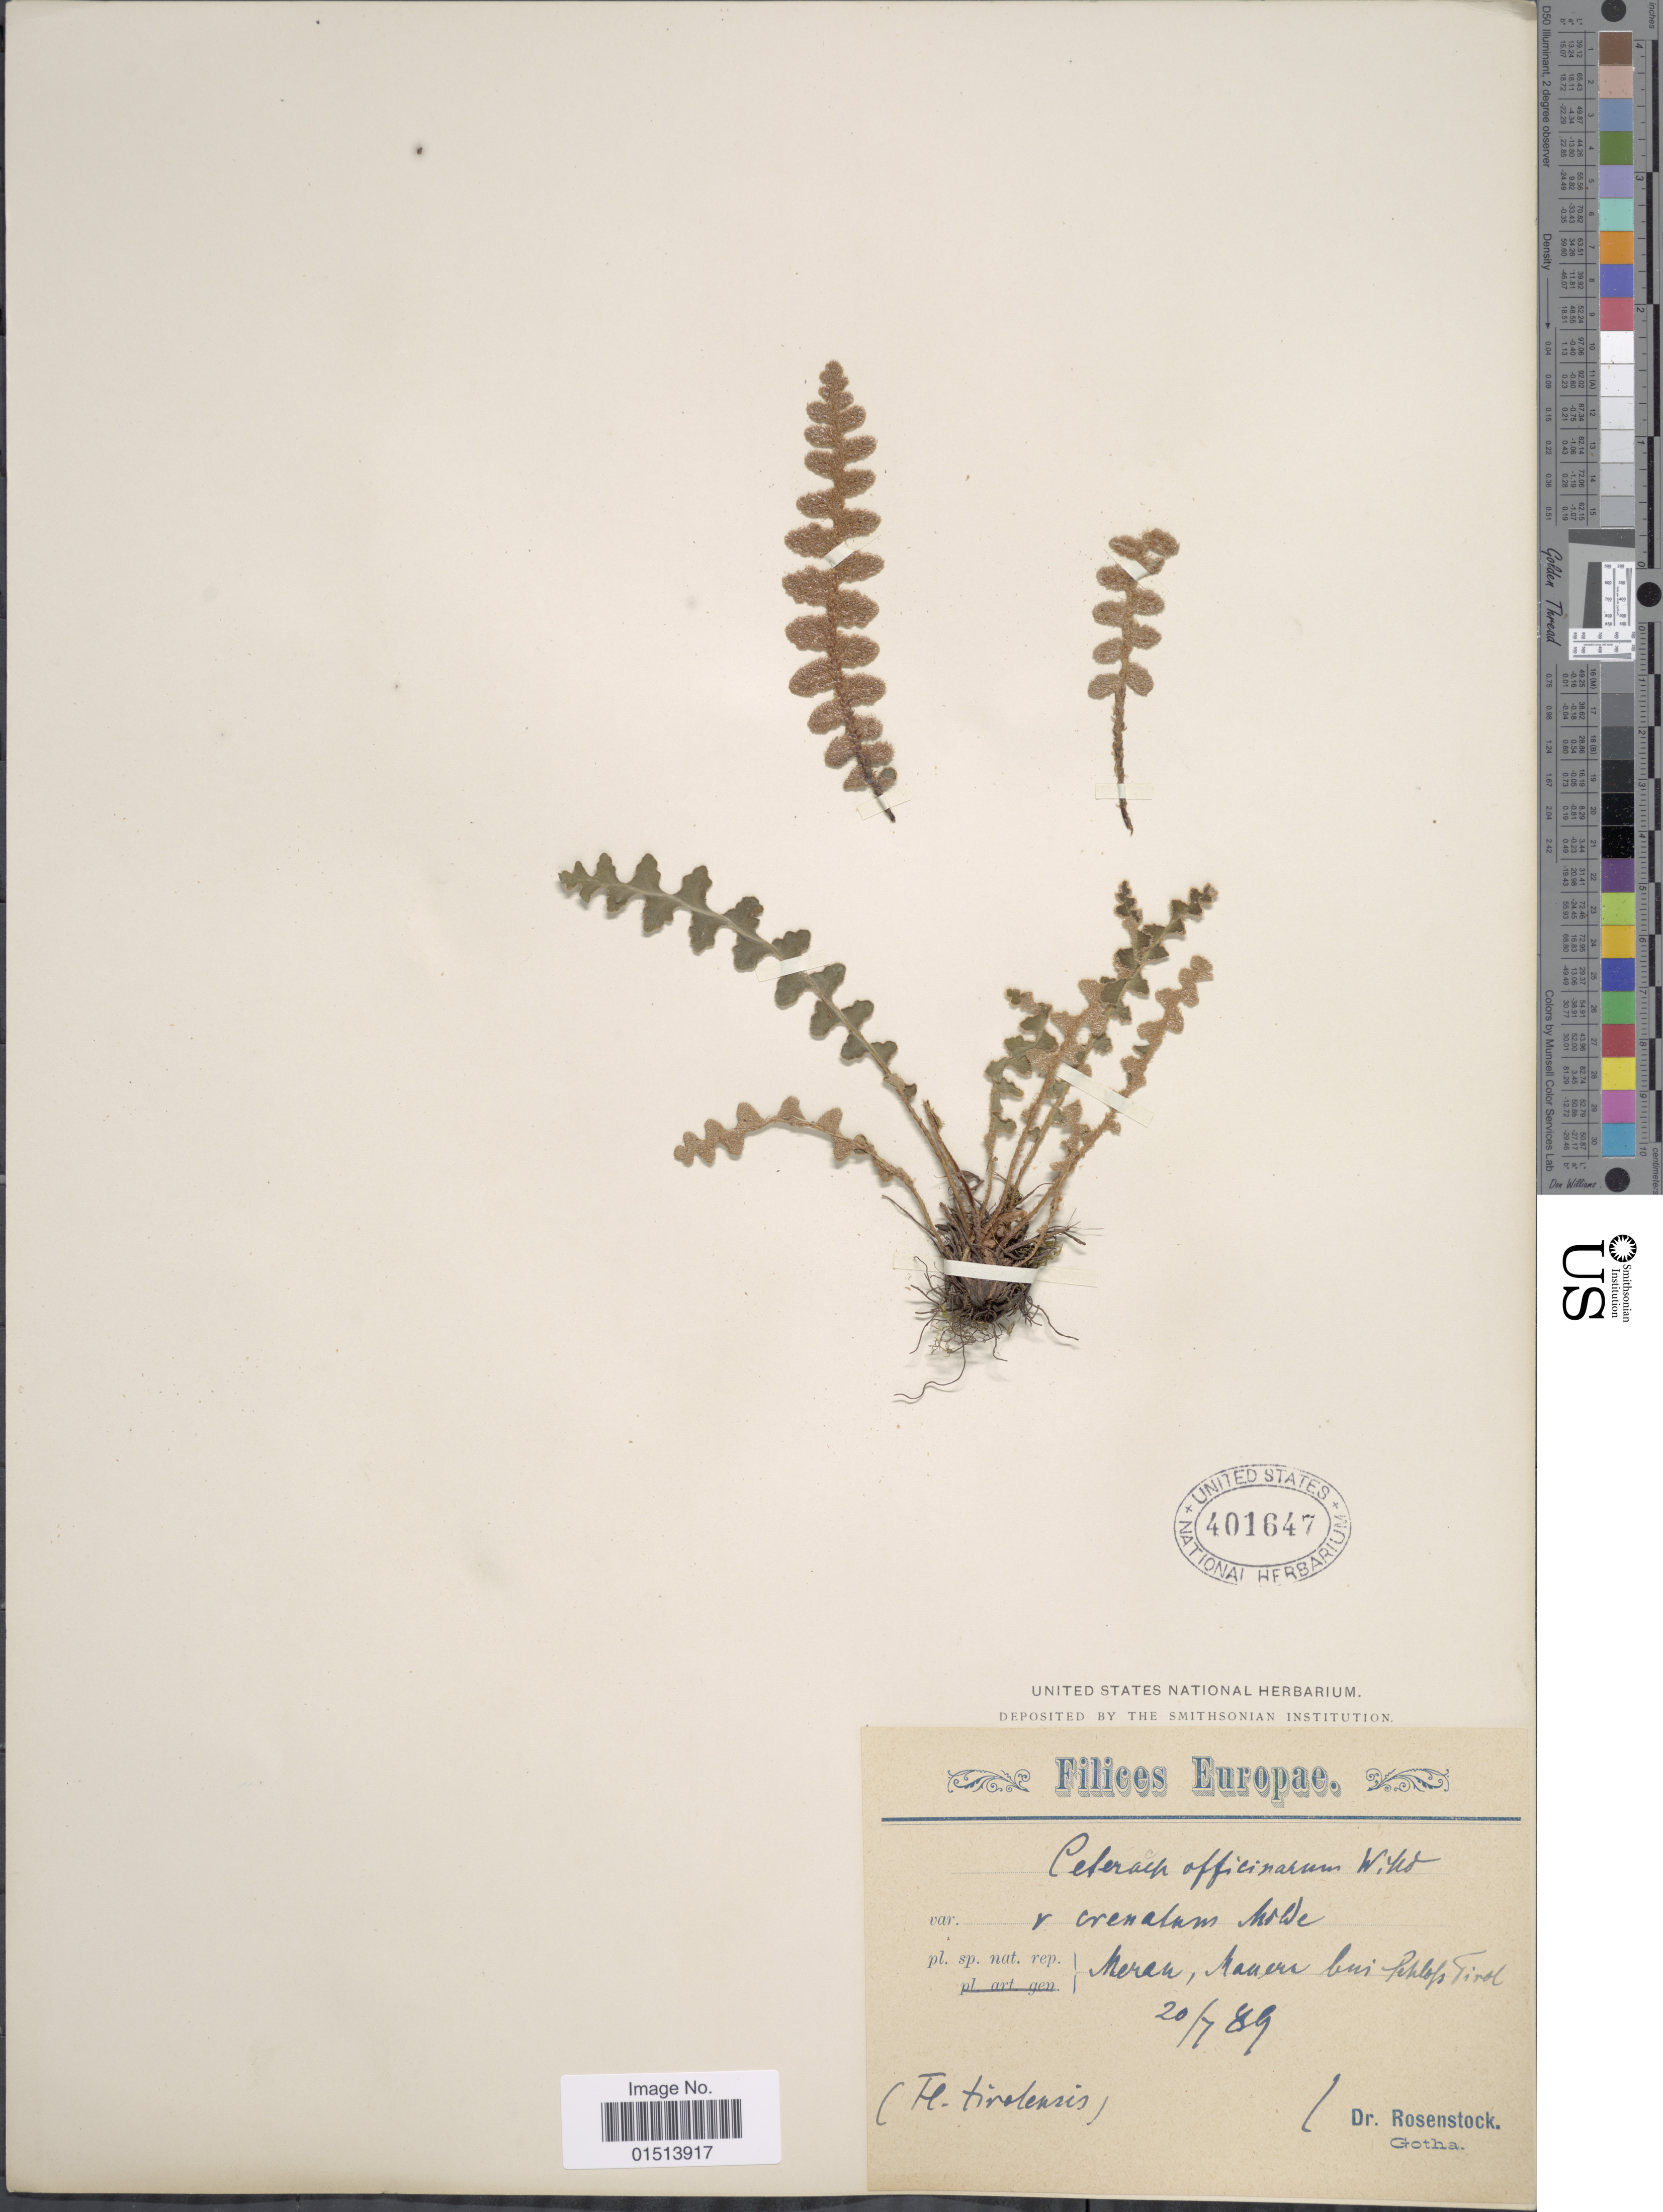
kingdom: Plantae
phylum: Tracheophyta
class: Polypodiopsida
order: Polypodiales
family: Aspleniaceae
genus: Asplenium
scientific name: Asplenium officinarum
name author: DC.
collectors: E. Rosenstock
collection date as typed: Transcribed d/m/y: 20/7/89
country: Italy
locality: Meran, Mauern bei Pehlop Tirol, (Fl. Tirolensis) [interpreted]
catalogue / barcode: US 401647